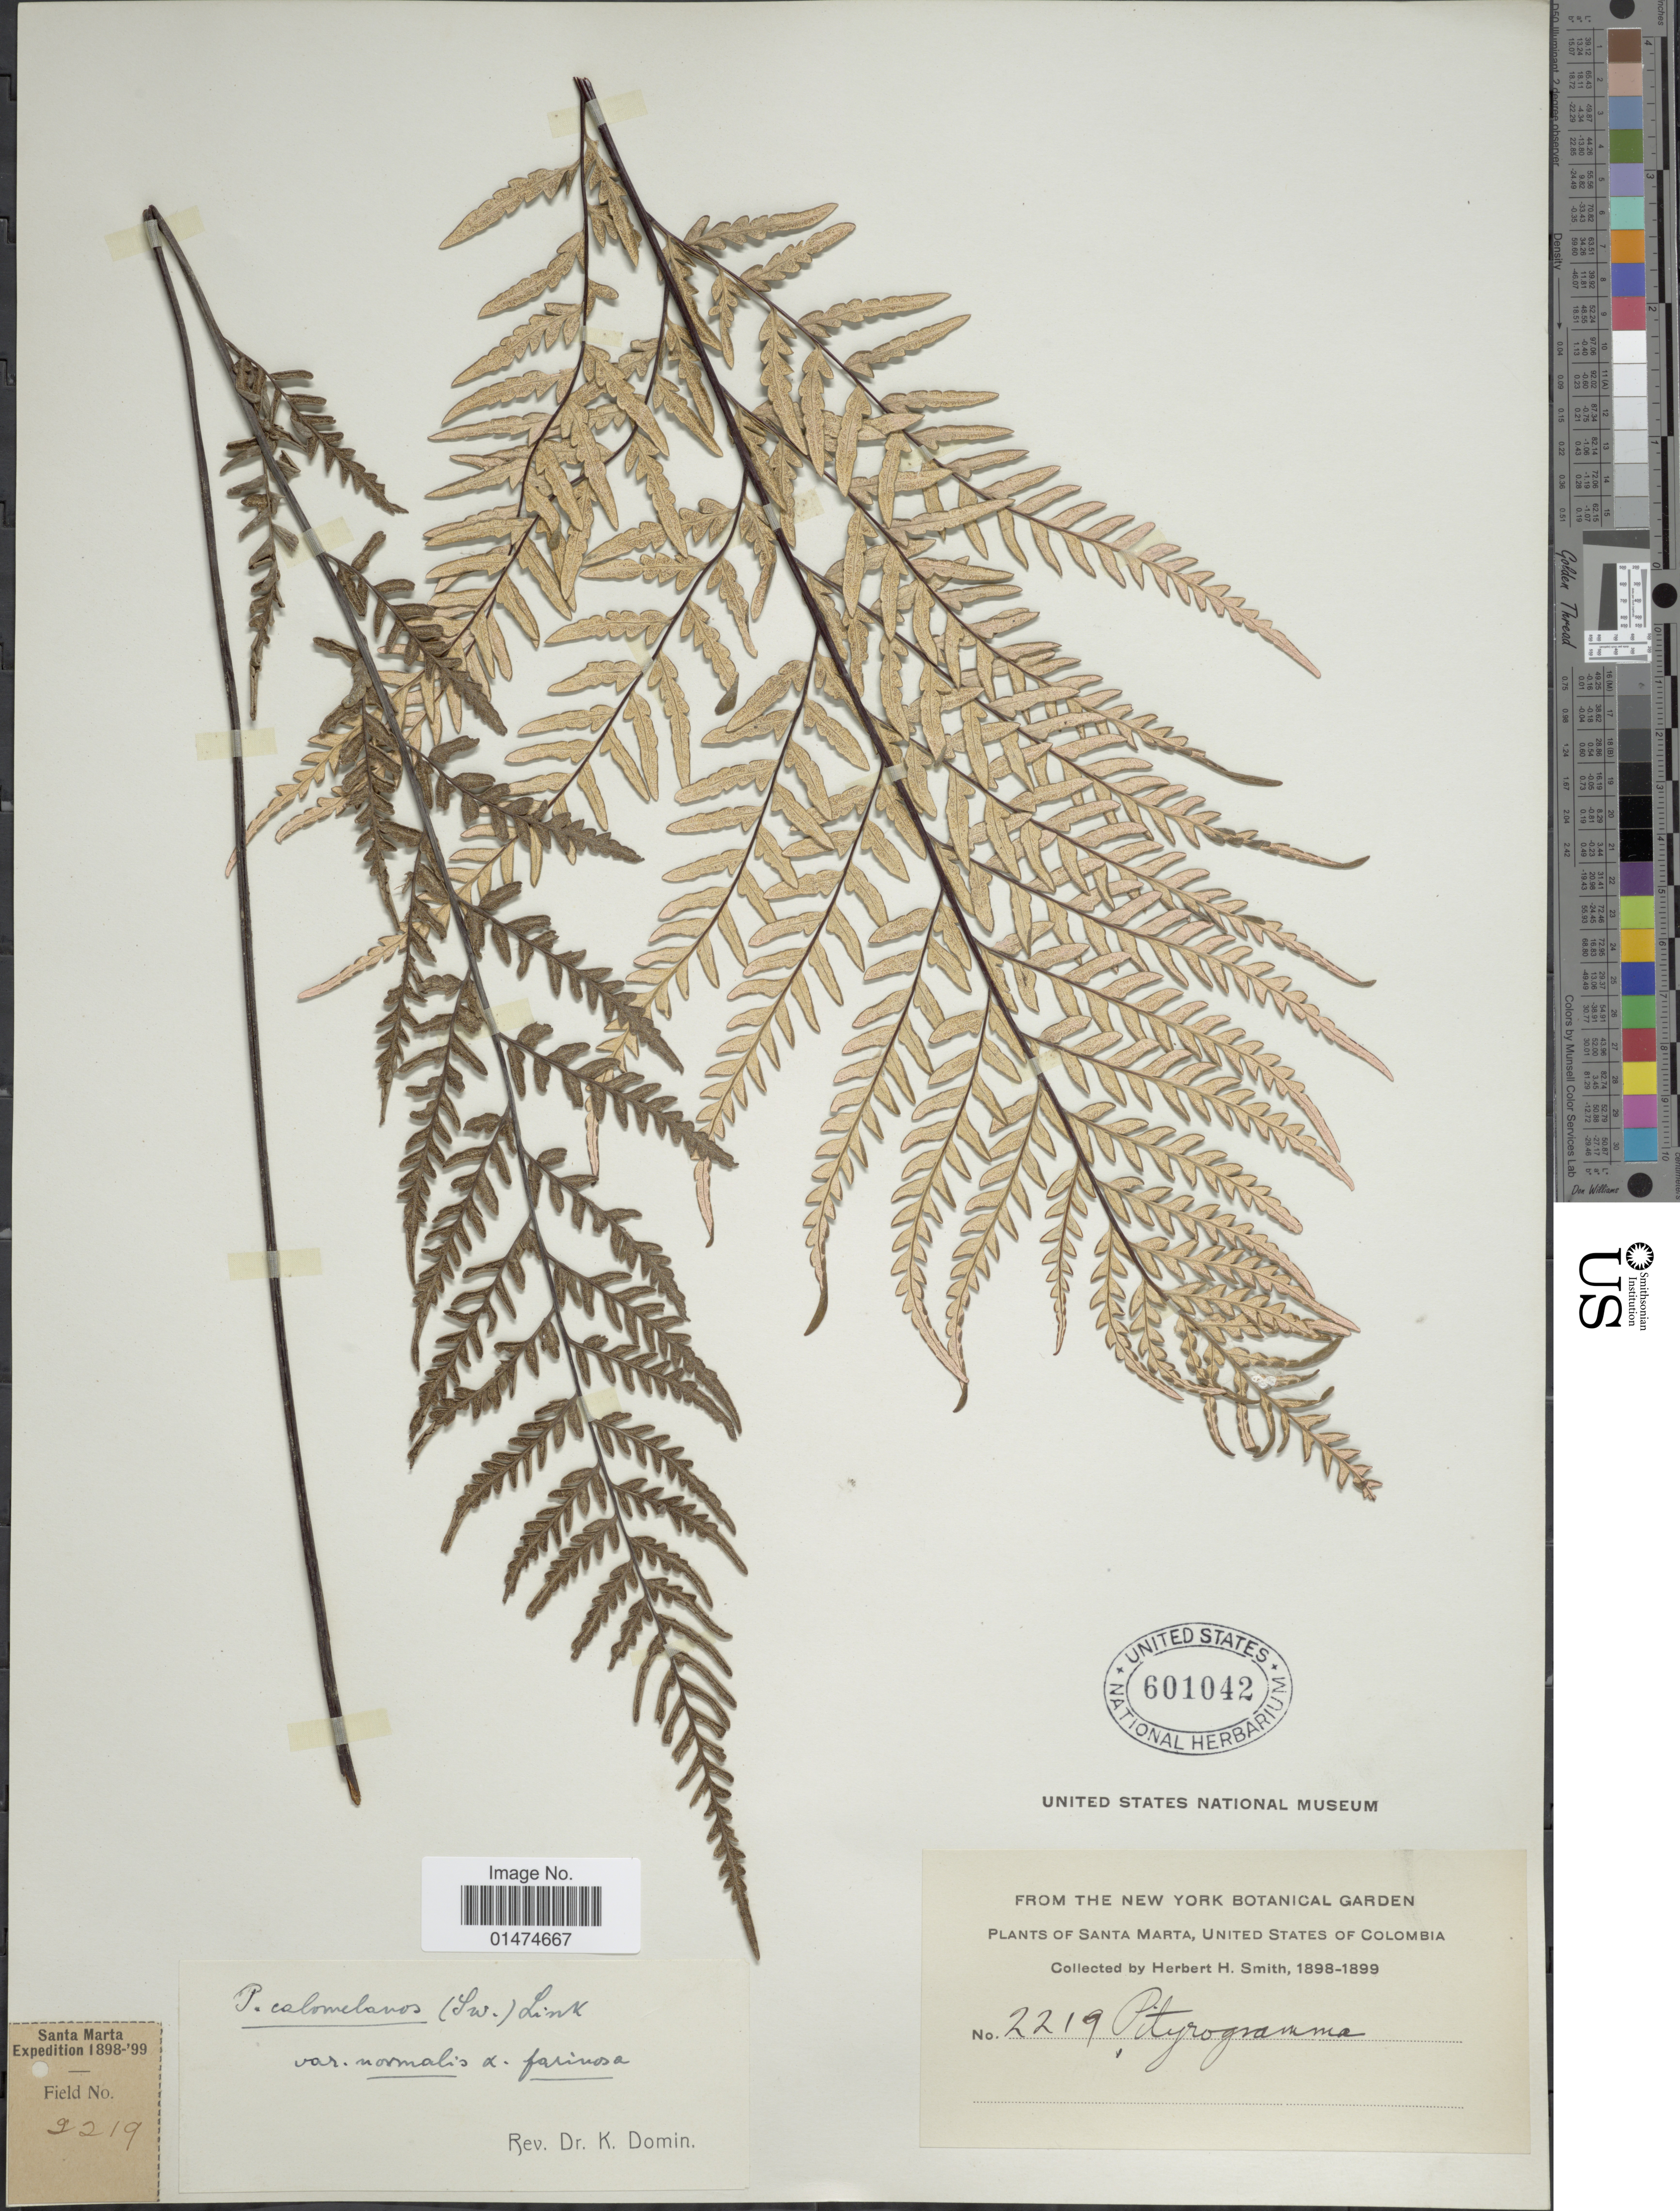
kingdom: Plantae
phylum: Tracheophyta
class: Polypodiopsida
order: Polypodiales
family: Pteridaceae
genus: Pityrogramma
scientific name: Pityrogramma calomelanos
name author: (L.) Link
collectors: Herbert H. Smith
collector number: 2219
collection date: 1898/1899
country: Colombia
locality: Santa Marta, United States of Colombia.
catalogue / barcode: US 601042